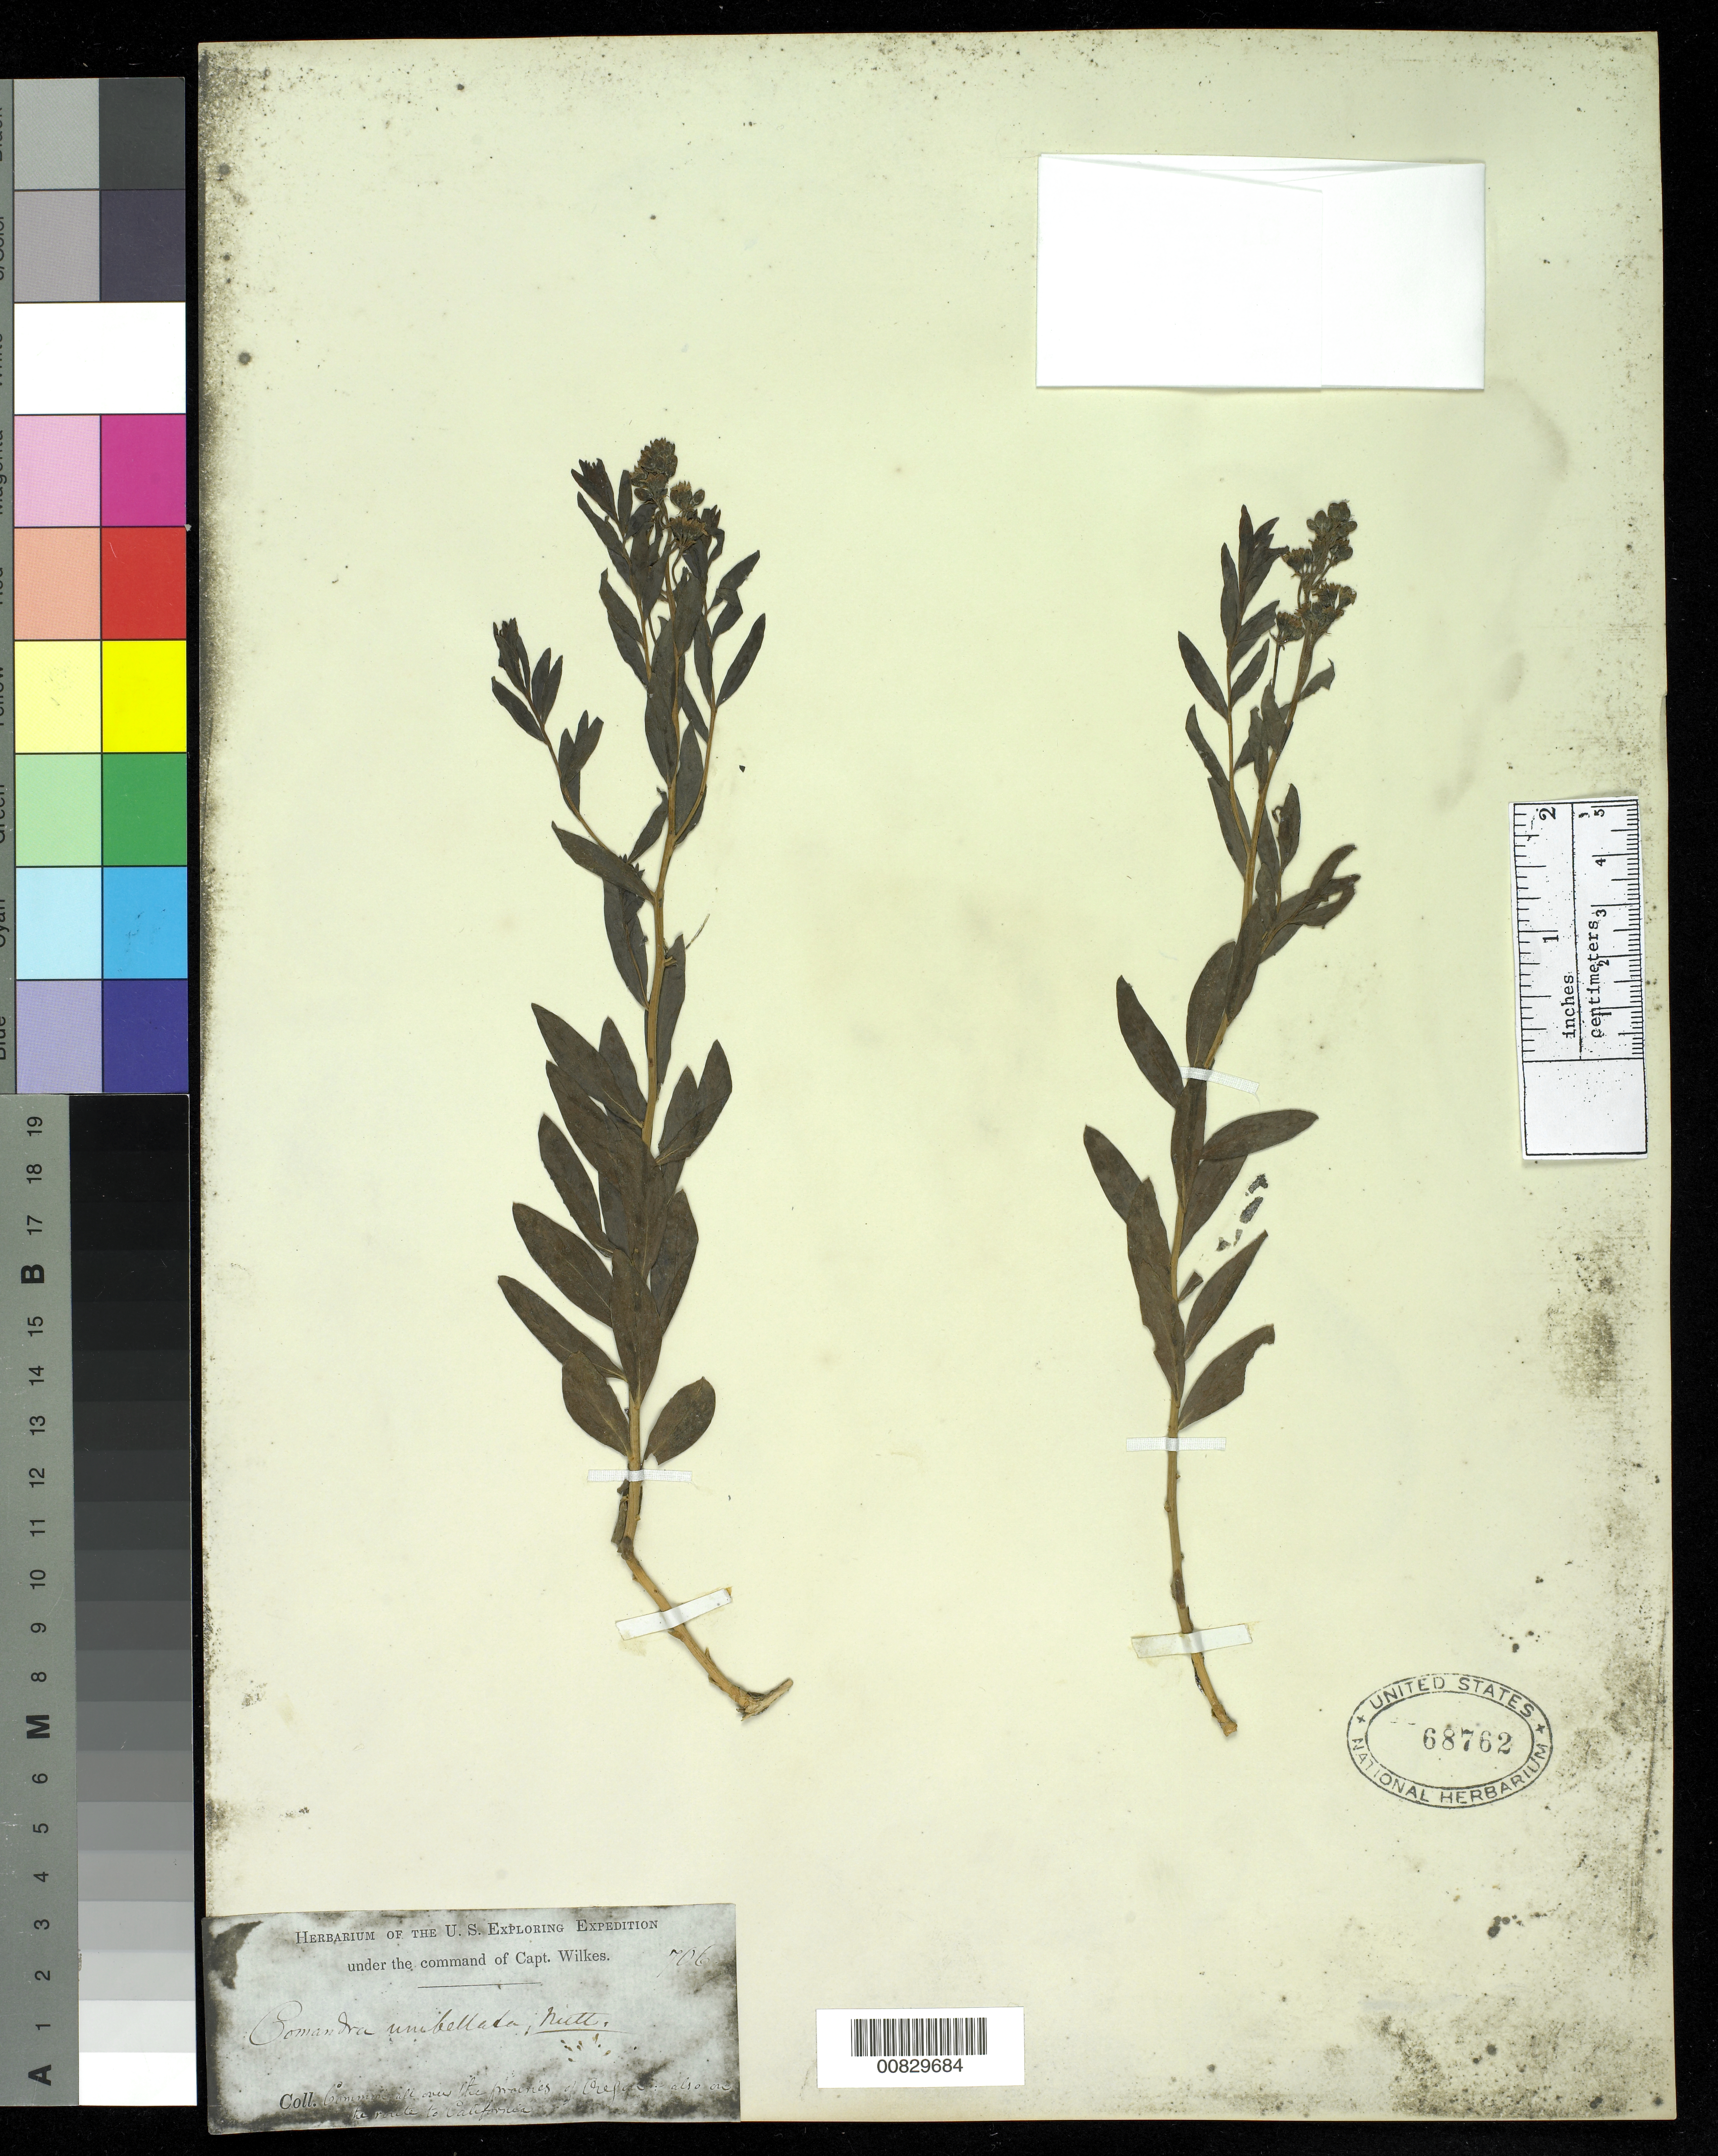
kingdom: Plantae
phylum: Tracheophyta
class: Magnoliopsida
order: Santalales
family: Comandraceae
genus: Comandra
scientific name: Comandra umbellata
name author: (L.) Nutt.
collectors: Wilkes Explor. Exped.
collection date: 1838/1842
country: United States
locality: Common all over the prairies of Oregon, also on the route to California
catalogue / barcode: US 68762